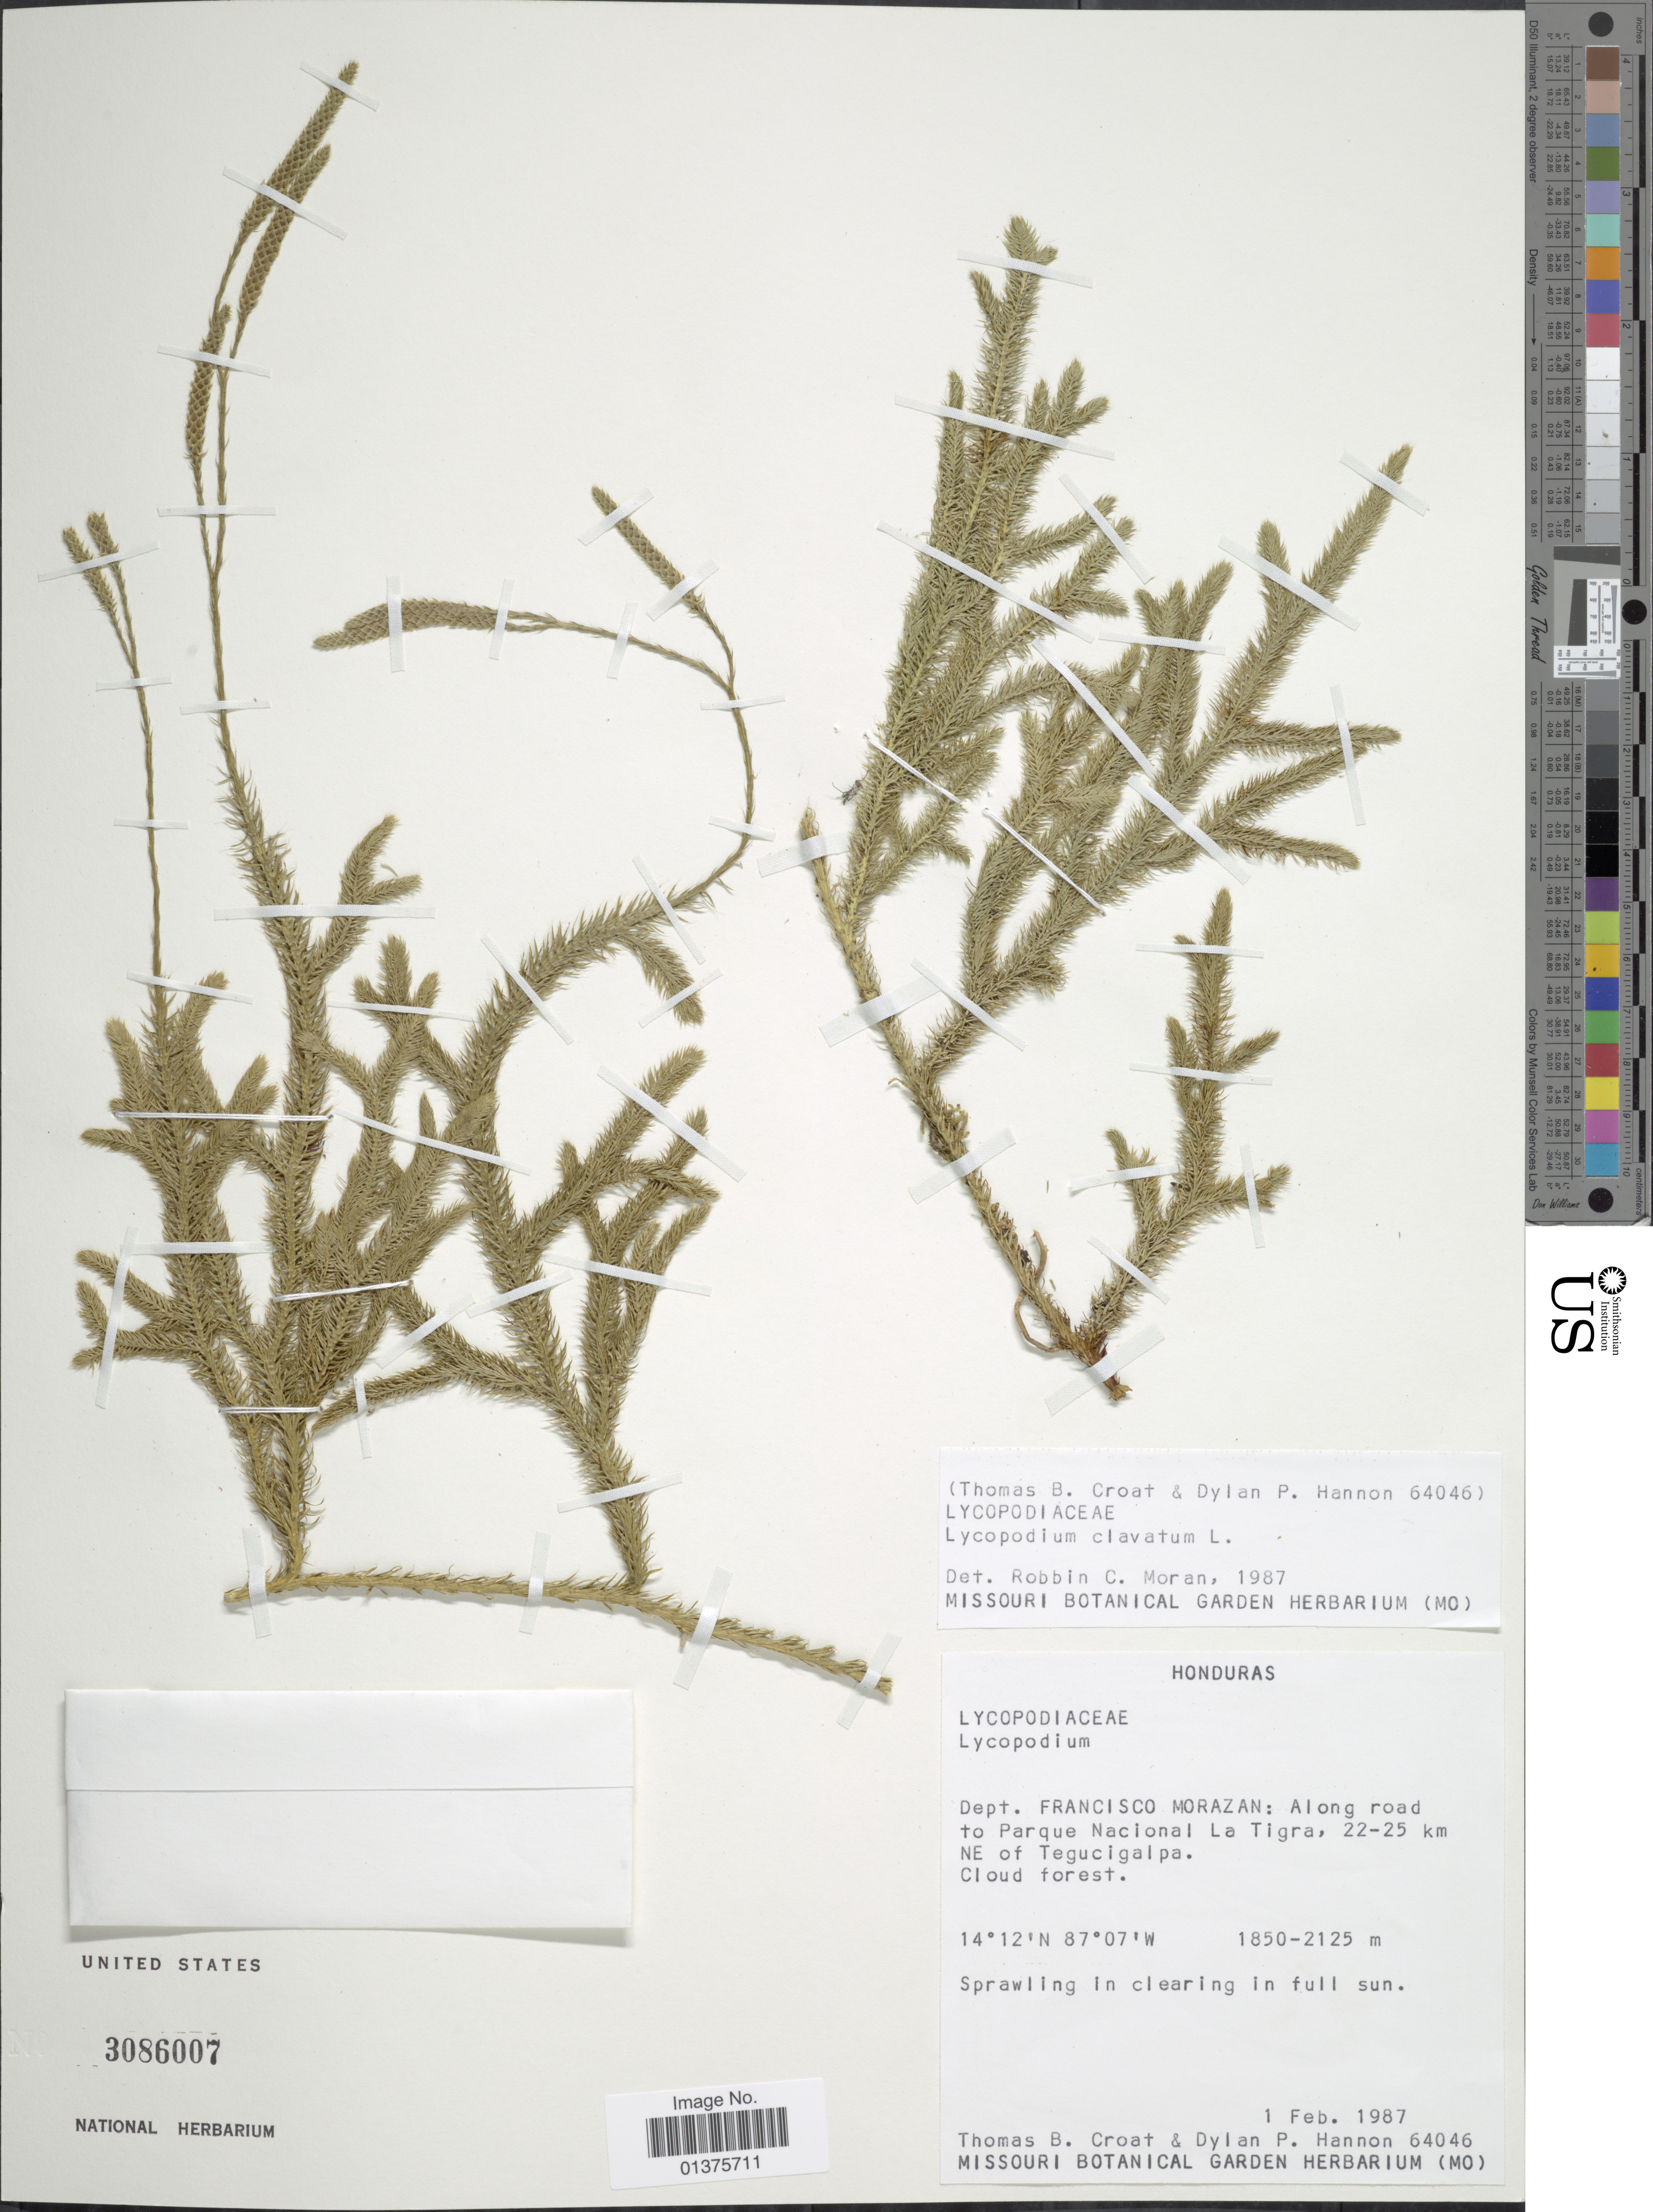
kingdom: Plantae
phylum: Tracheophyta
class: Lycopodiopsida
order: Lycopodiales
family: Lycopodiaceae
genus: Lycopodium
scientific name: Lycopodium clavatum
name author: L.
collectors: T. B. Croat & D. Hannon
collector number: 64046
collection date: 1987-02-01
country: Honduras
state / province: Fco. Morazán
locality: Along road to Parque Nacional La Tigra, 22-25 km NE of Tegucigalpa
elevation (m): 1850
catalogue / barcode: US 3086007